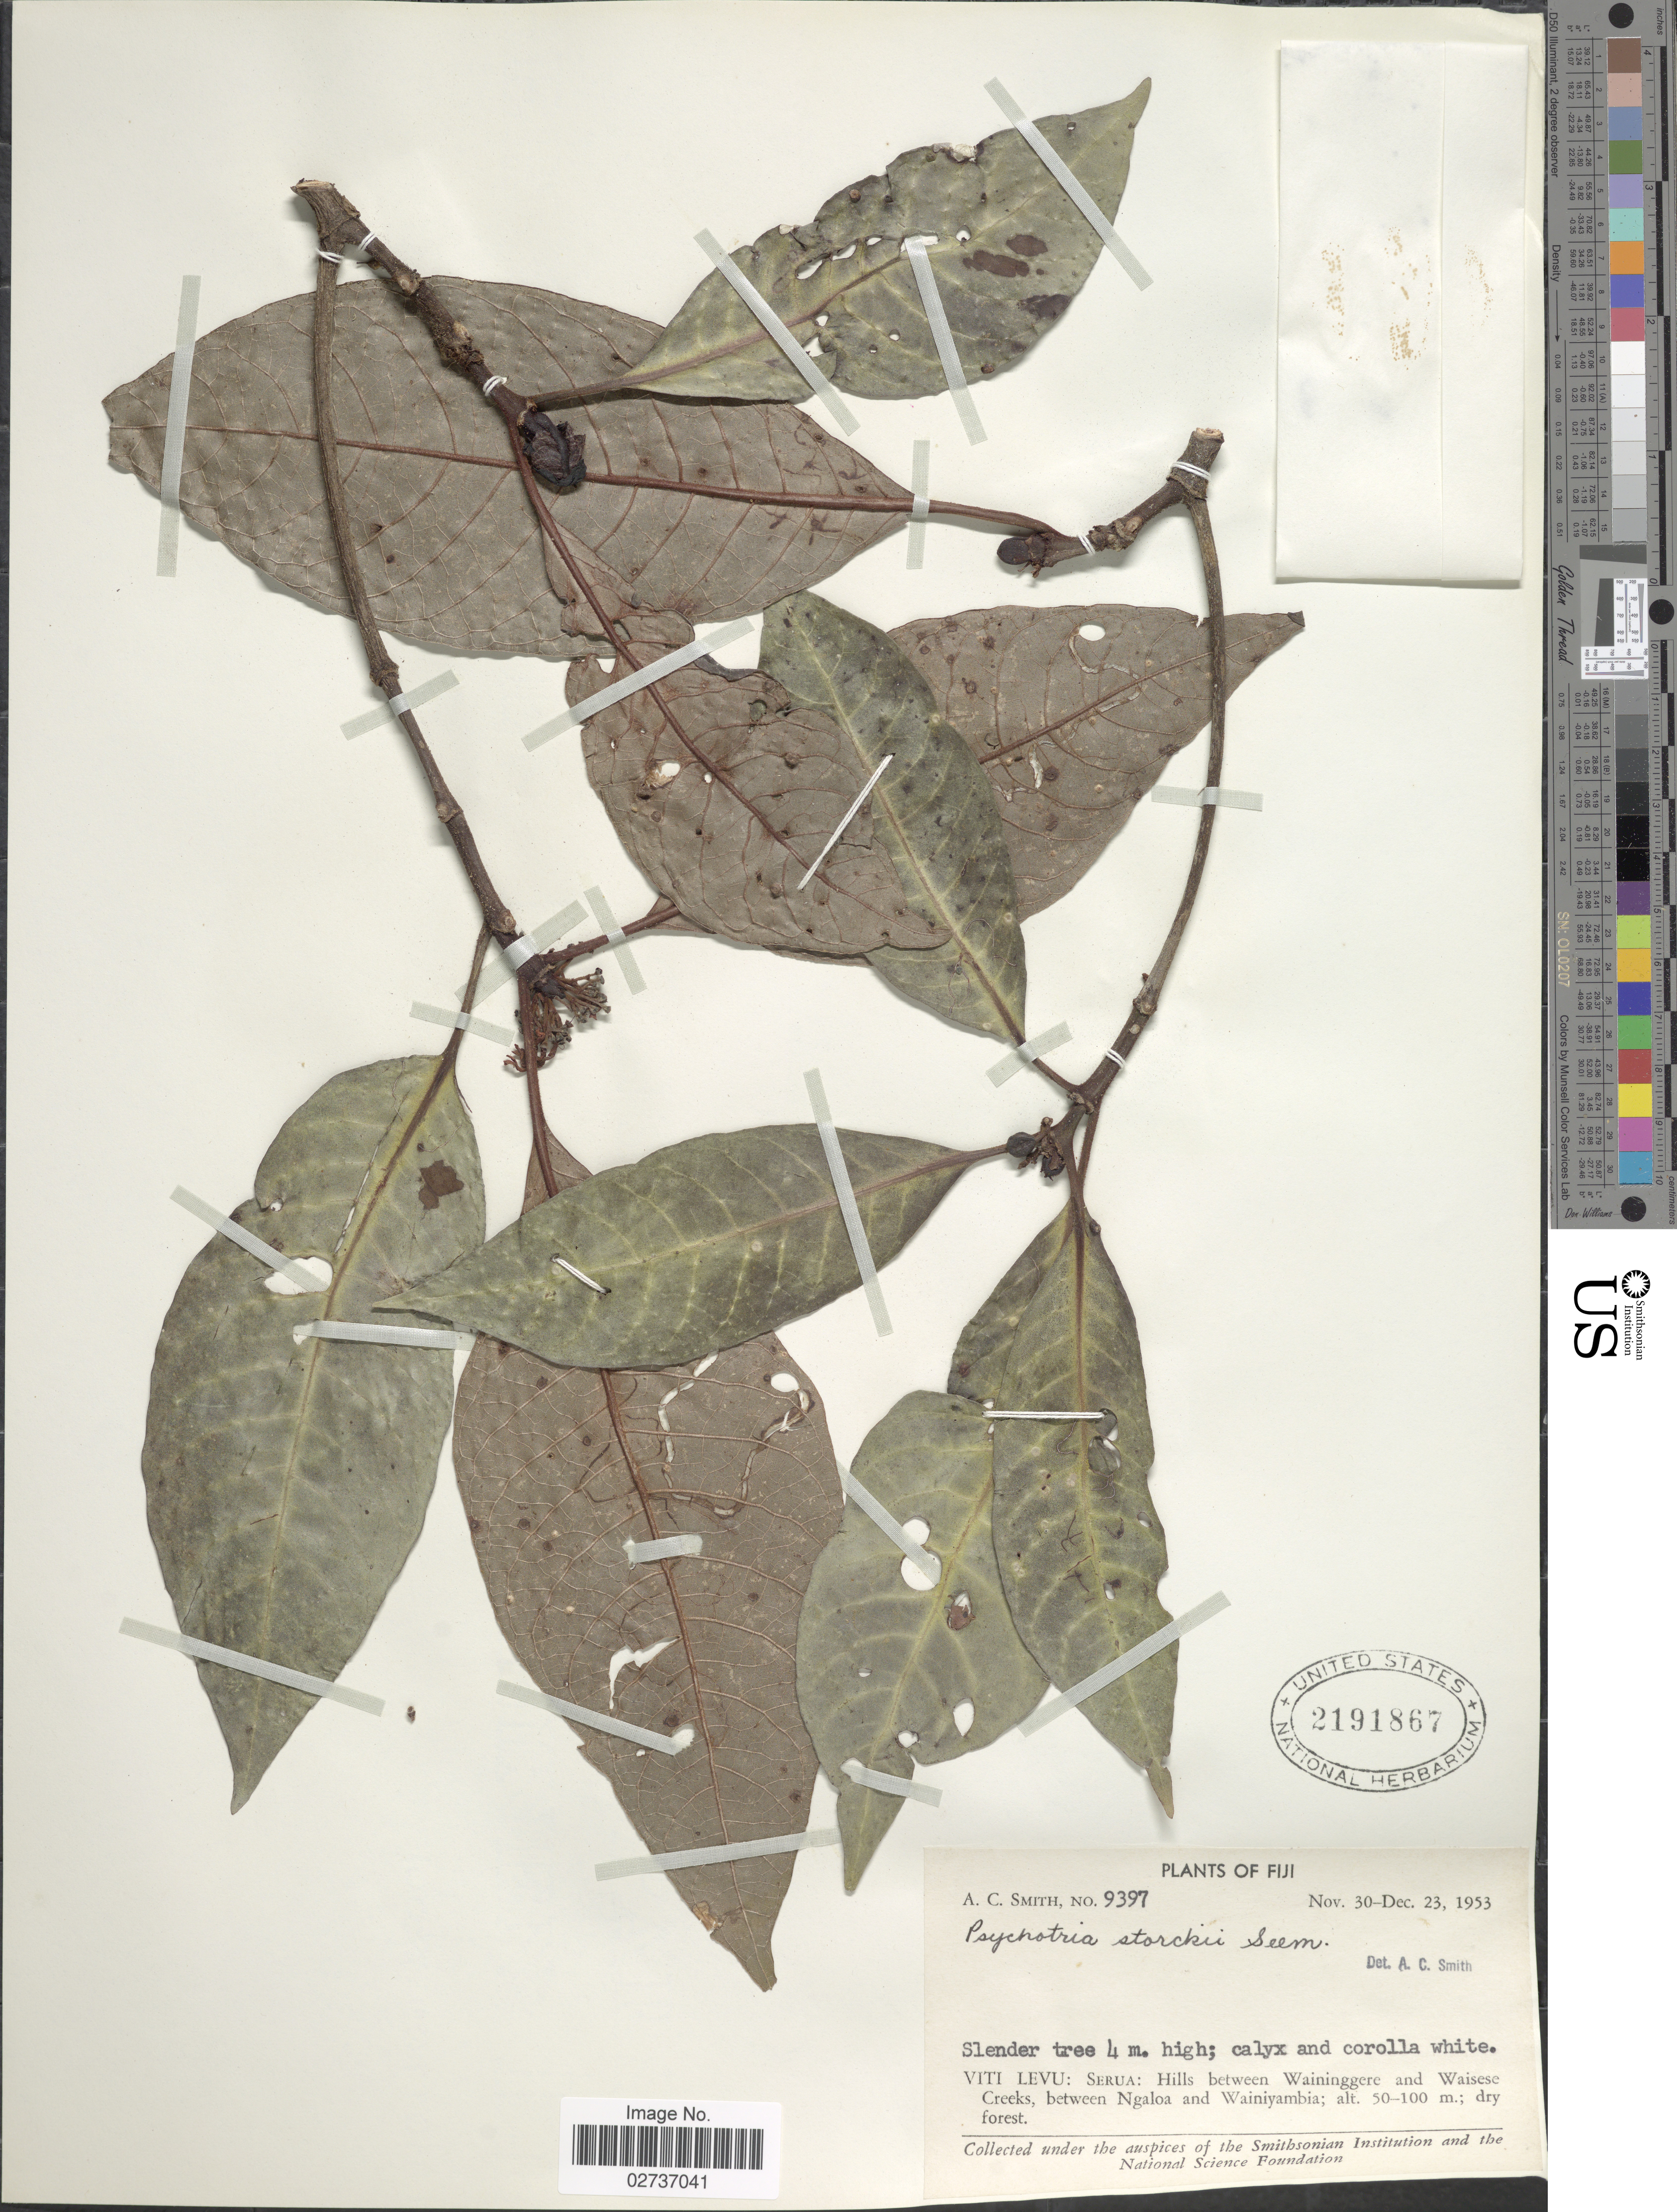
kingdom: Plantae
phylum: Tracheophyta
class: Magnoliopsida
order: Gentianales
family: Rubiaceae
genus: Psychotria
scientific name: Psychotria storckii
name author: Seem.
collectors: A. C. Smith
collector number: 9397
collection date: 1953-11-30/1953-12-23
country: Fiji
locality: Viti Levu: Serua: Hills between Waininggere and Waisese Creeks, between Ngaloa and Wainiyambia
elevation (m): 50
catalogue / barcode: US 2191867